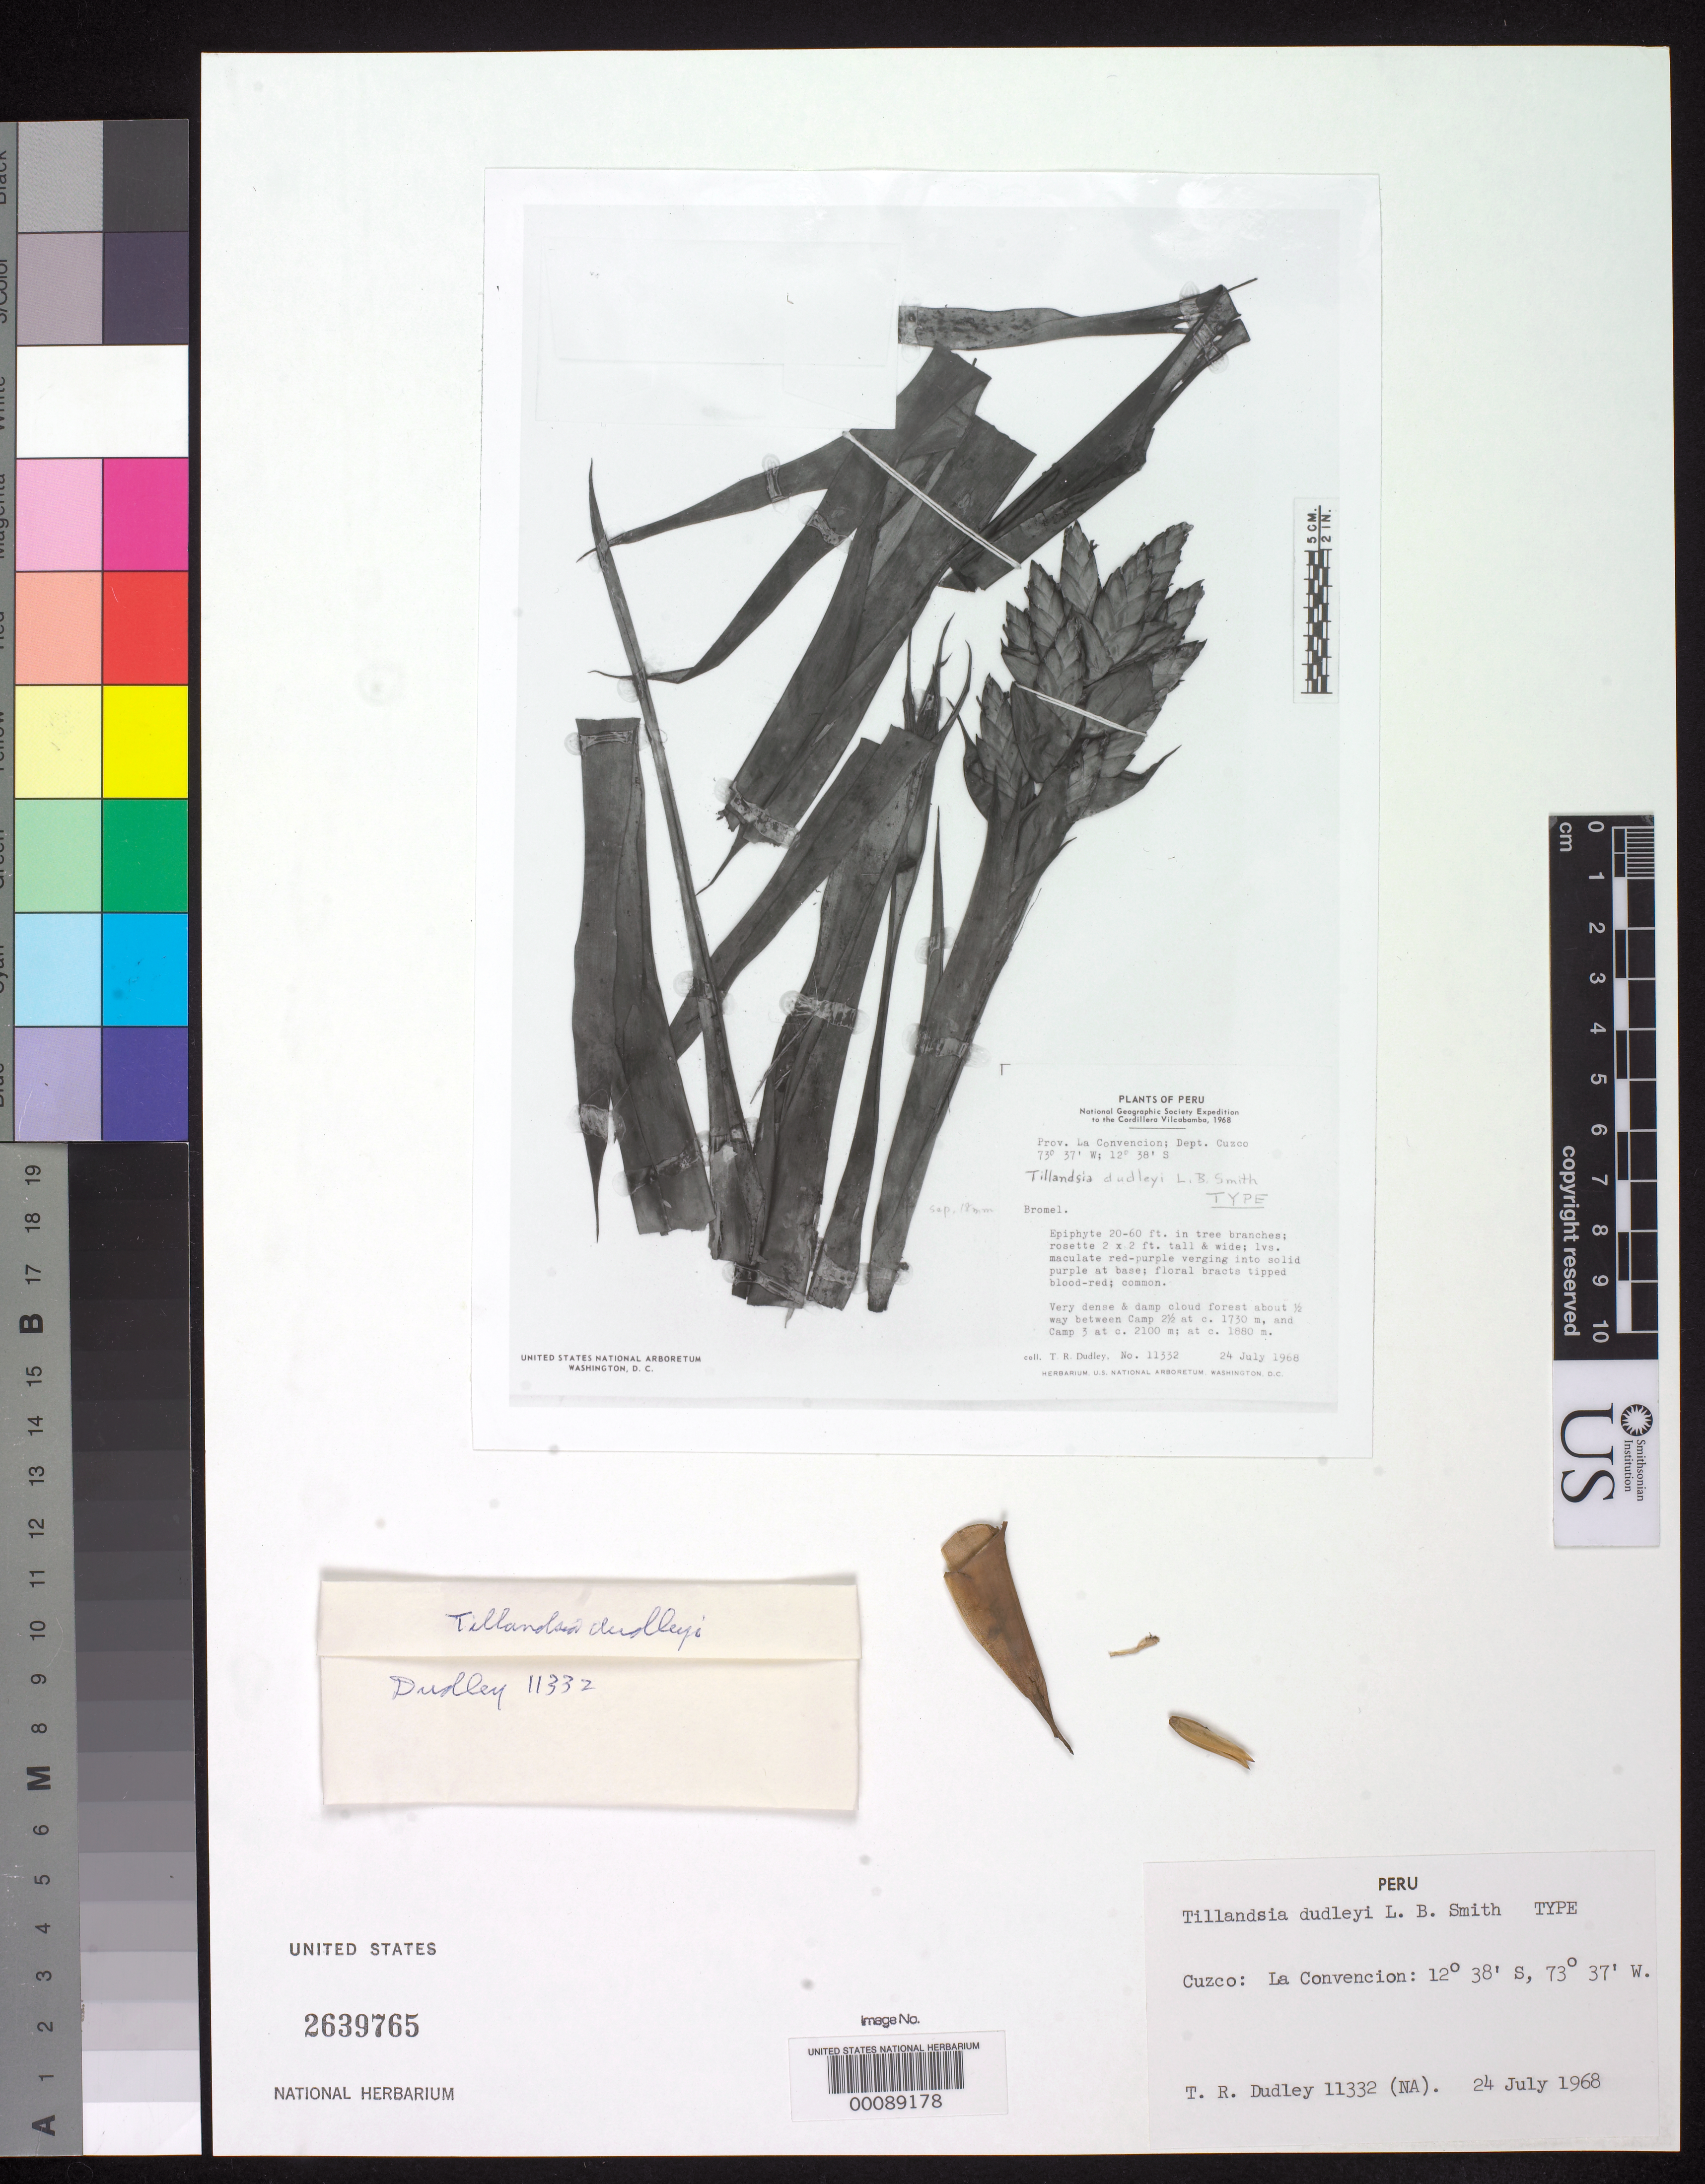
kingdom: Plantae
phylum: Tracheophyta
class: Liliopsida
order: Poales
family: Bromeliaceae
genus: Tillandsia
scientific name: Tillandsia dudleyi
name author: L.B. Sm.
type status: Type Fragment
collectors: T. R. Dudley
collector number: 11332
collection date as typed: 24 Jul 1968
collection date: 1968-07-24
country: Peru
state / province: Cusco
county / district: La Convención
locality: Cordillera Vilcabamba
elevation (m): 1880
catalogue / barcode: US 2639765